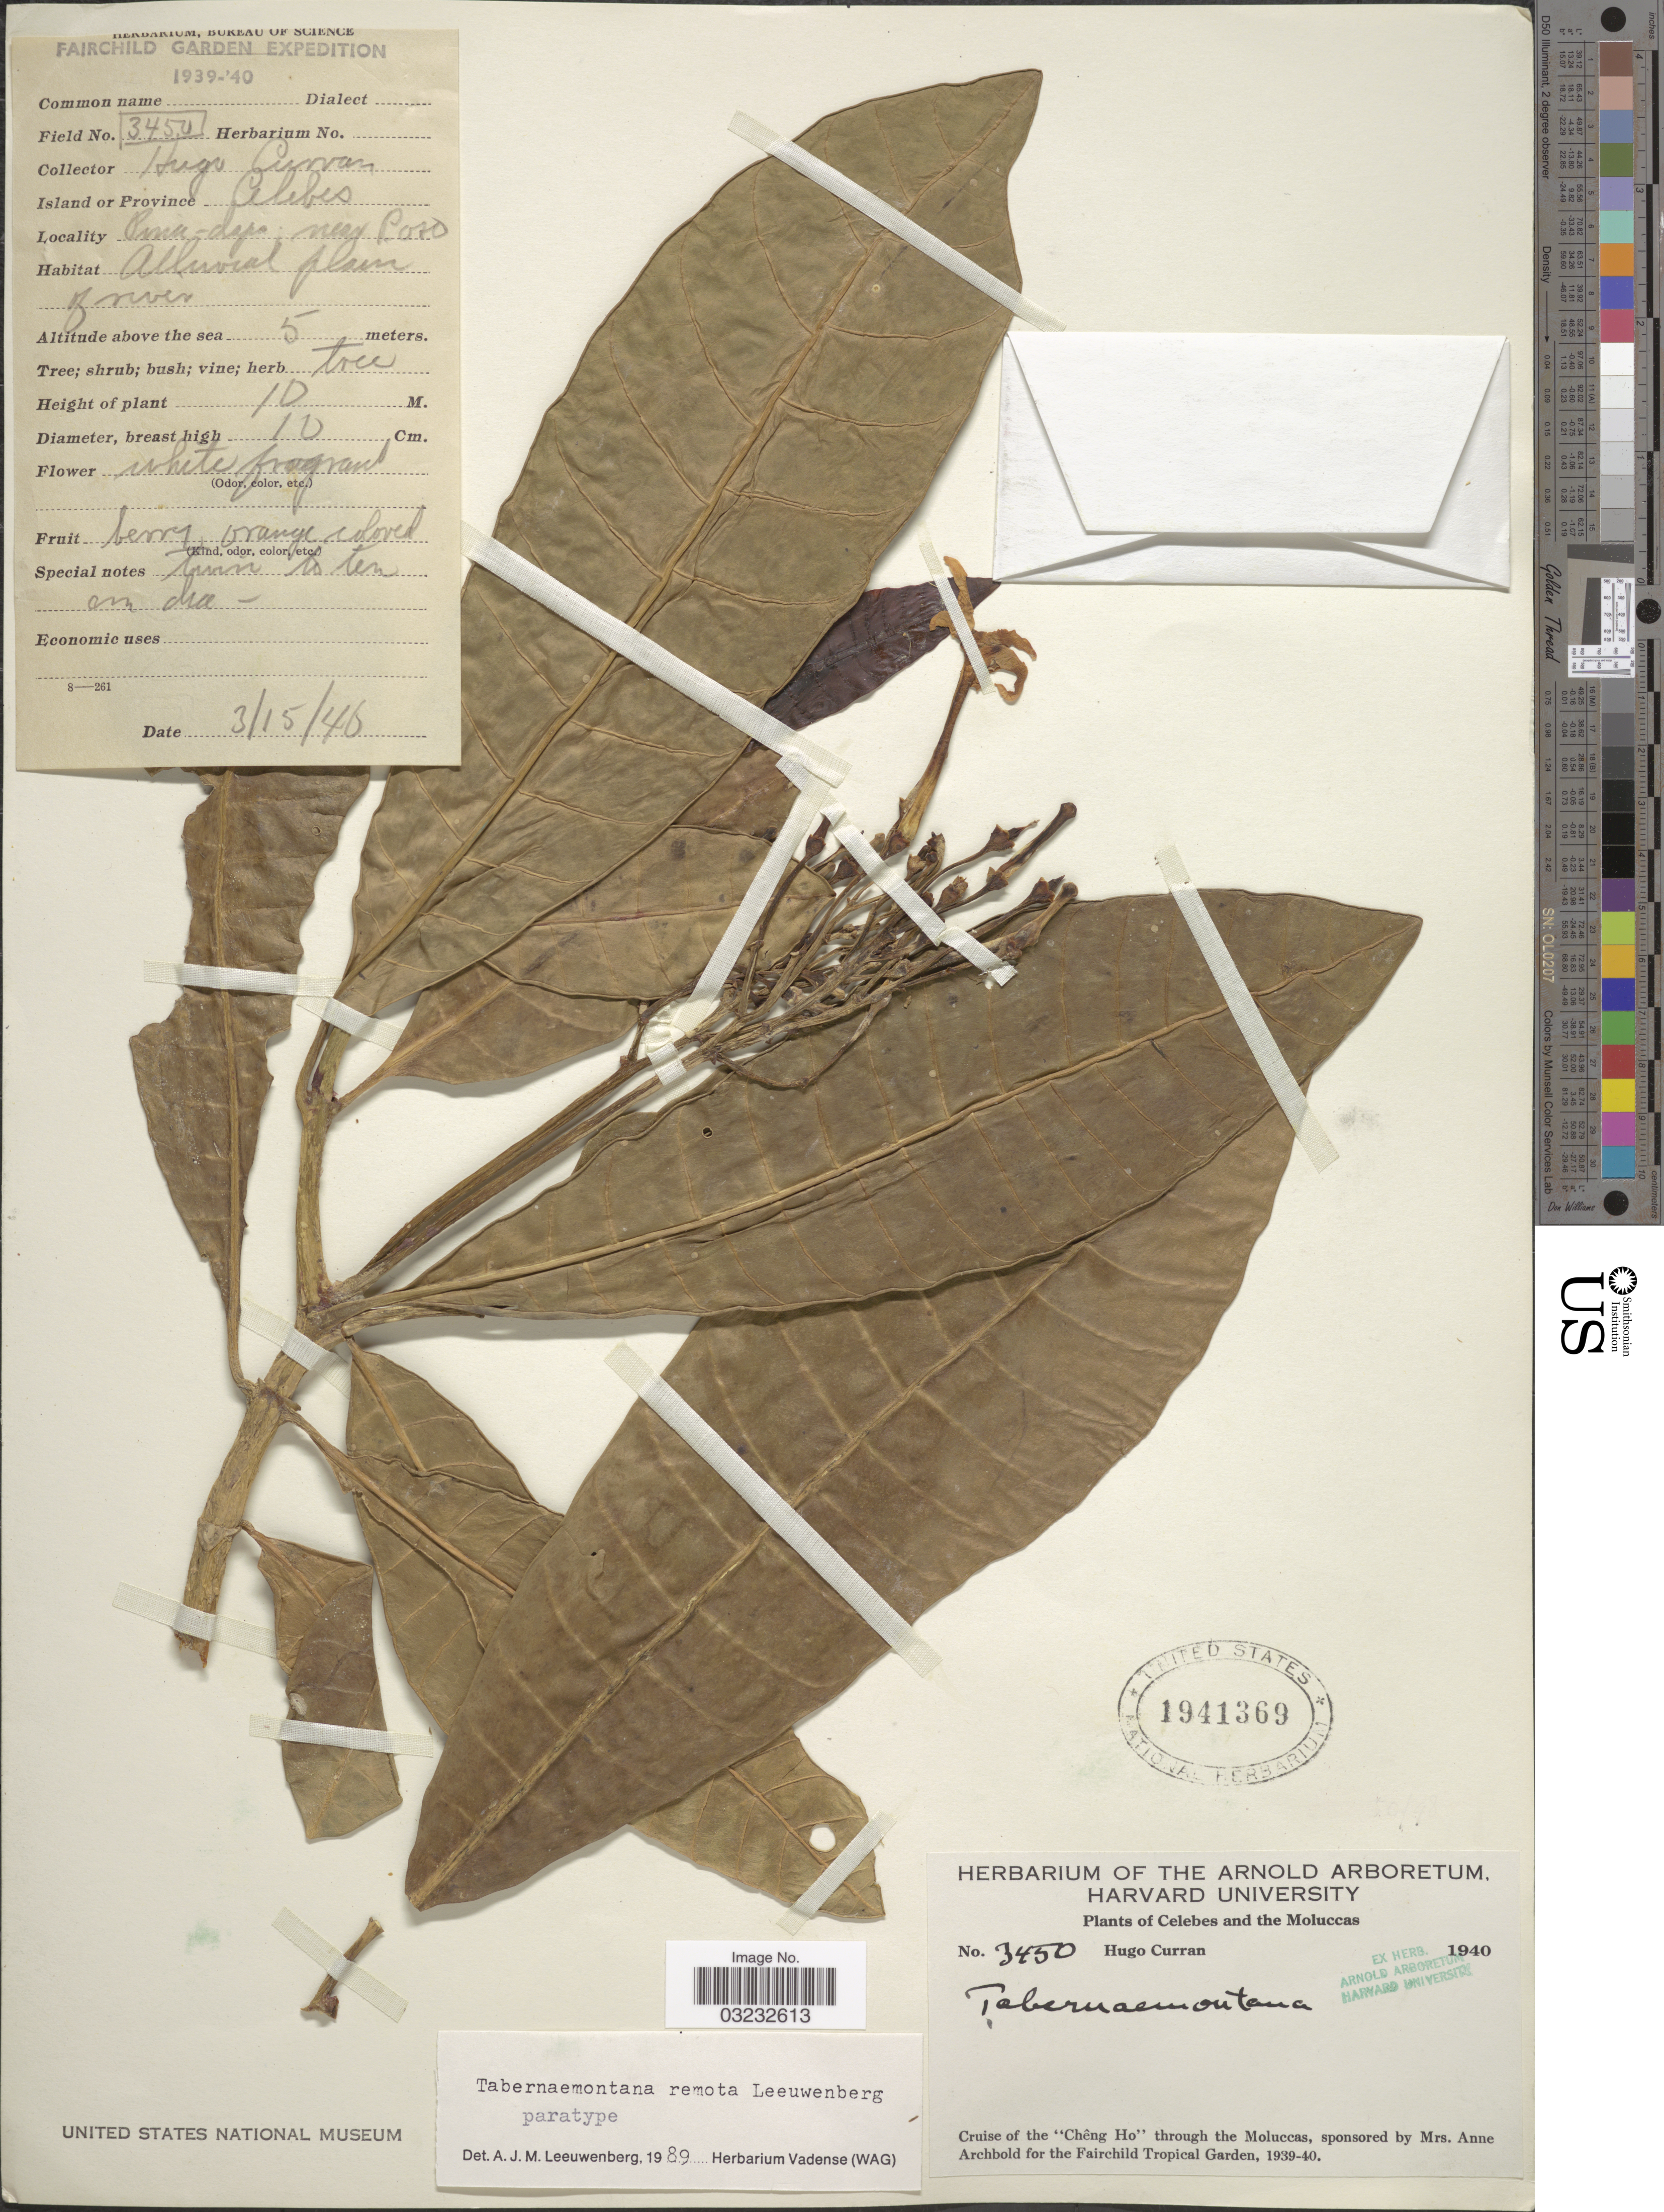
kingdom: Plantae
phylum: Tracheophyta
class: Magnoliopsida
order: Gentianales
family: Apocynaceae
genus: Tabernaemontana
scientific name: Tabernaemontana remota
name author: Leeuwenb.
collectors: H. Curran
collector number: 3450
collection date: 1940-03-15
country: Indonesia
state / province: Maluku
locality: Celebes and the Moluccas. Pena-depo near Poso.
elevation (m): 5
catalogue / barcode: US 1941369